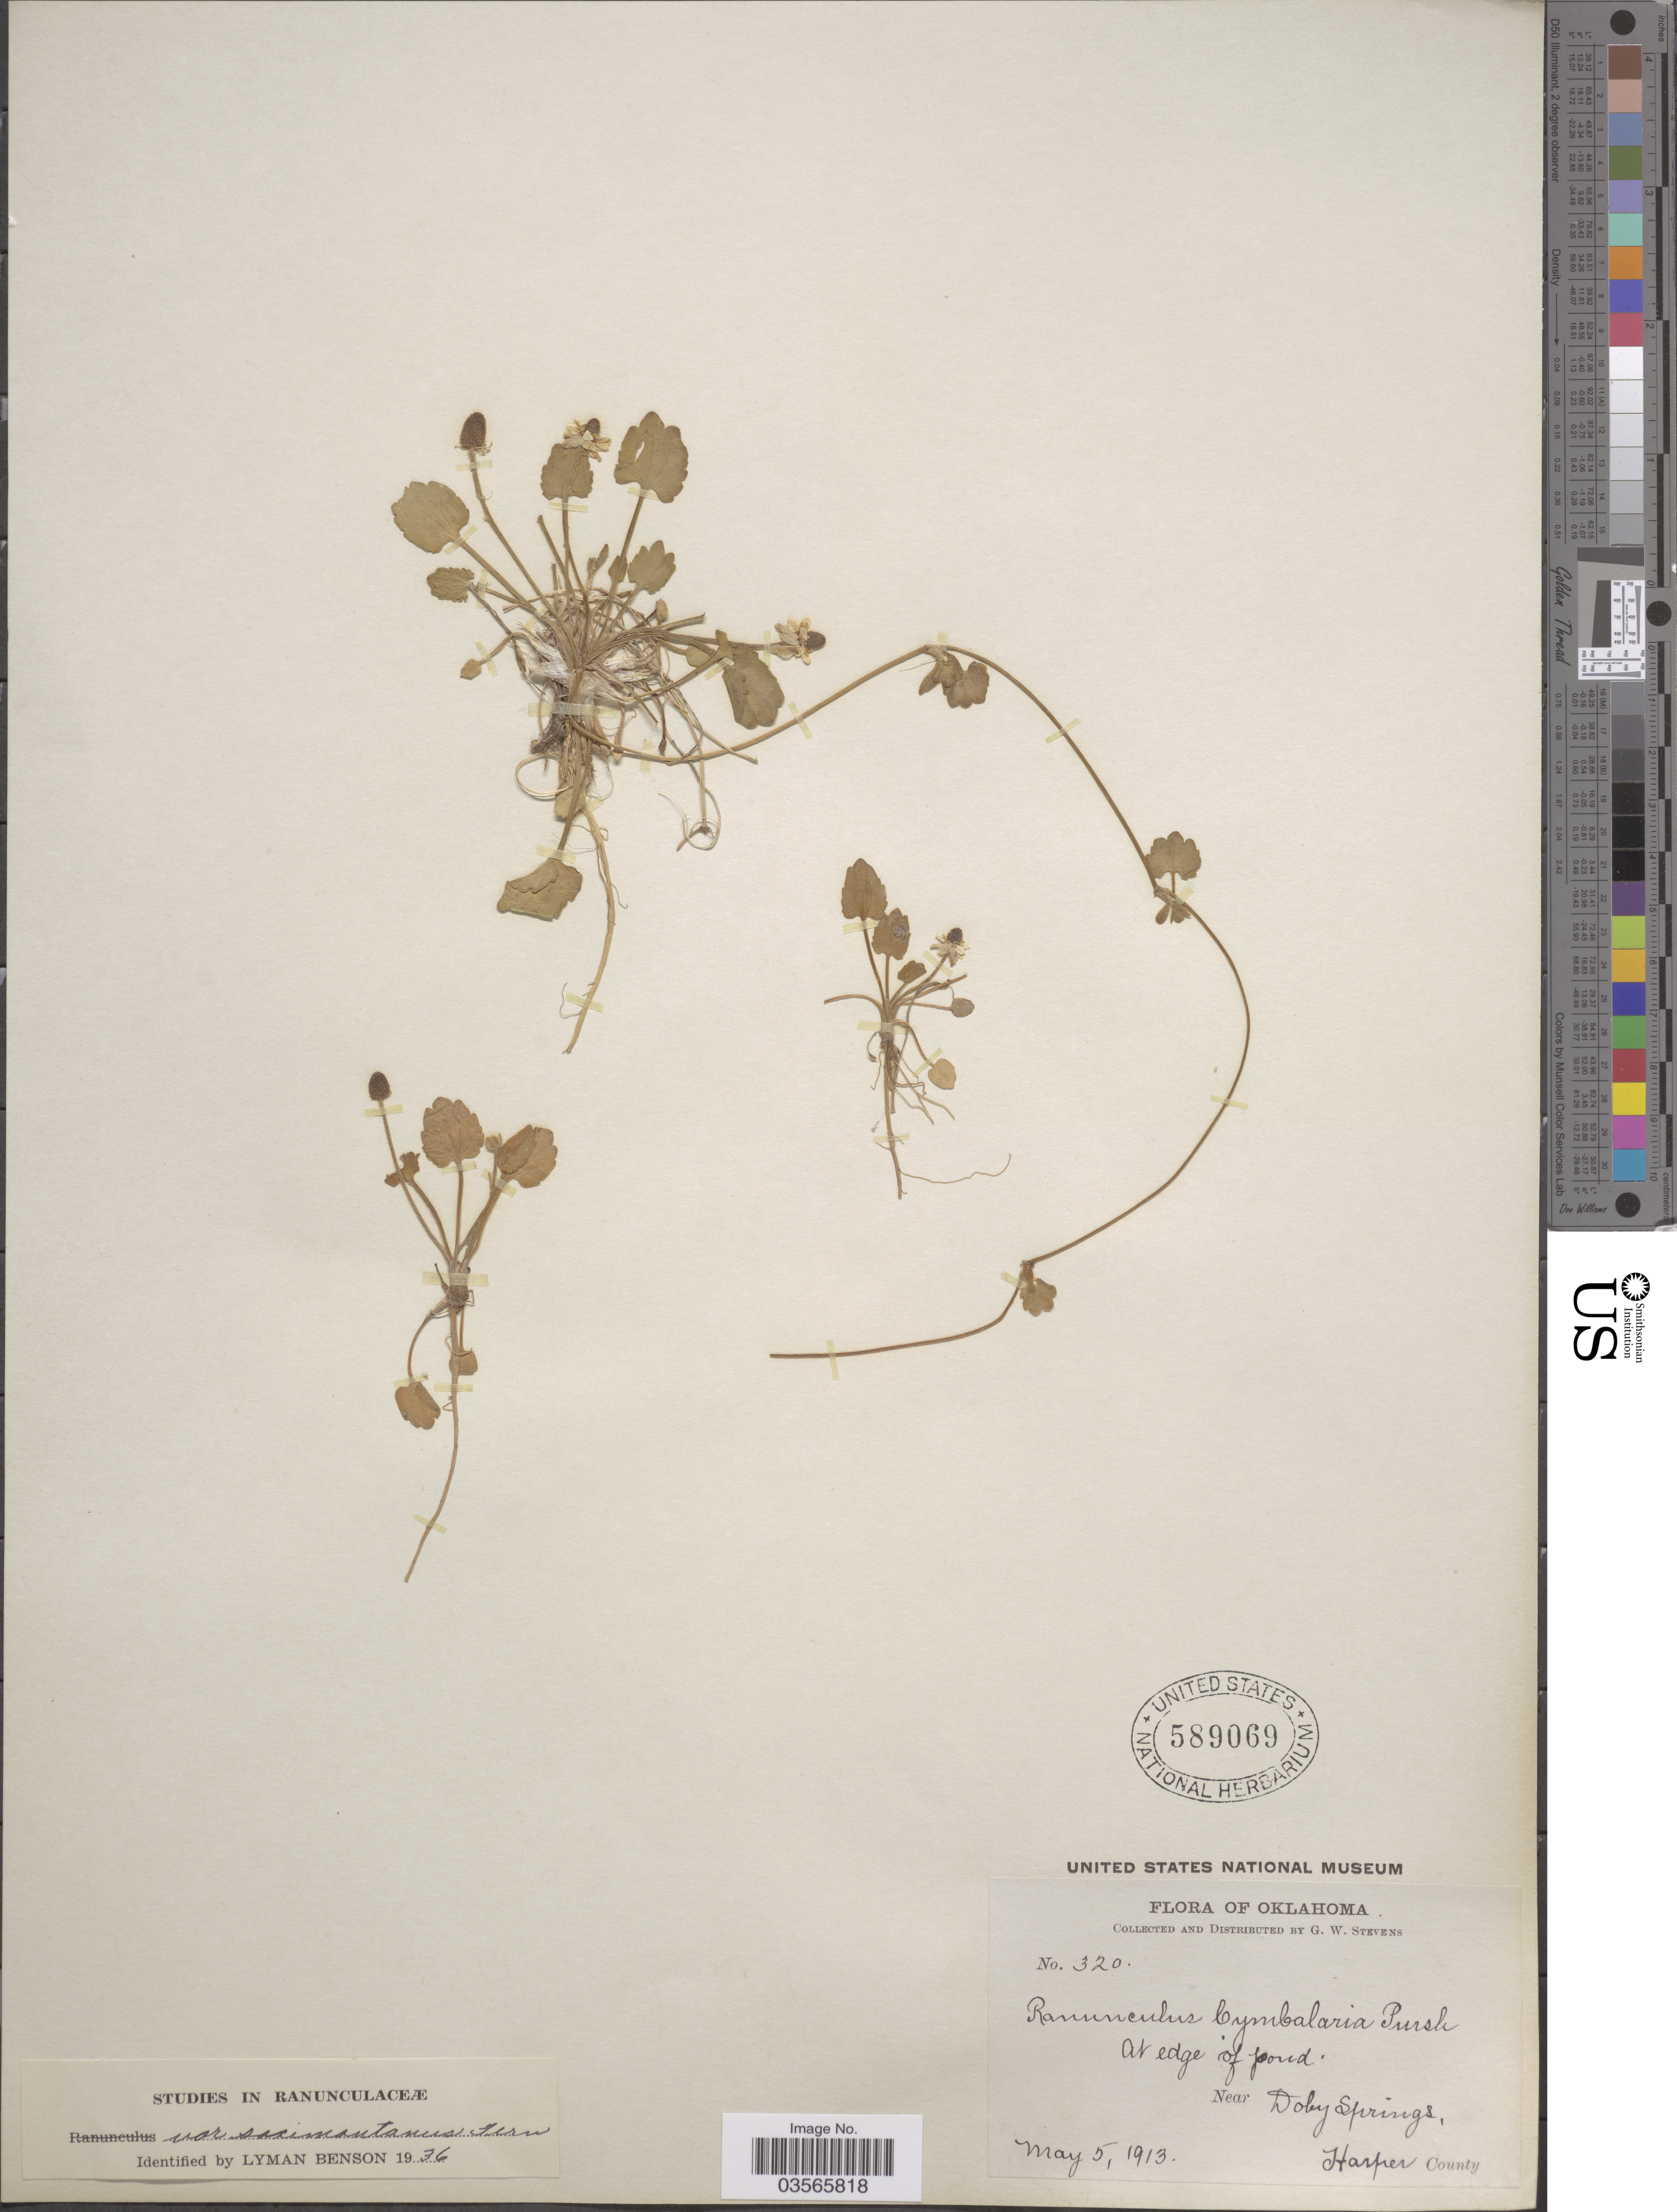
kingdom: Plantae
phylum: Tracheophyta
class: Magnoliopsida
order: Ranunculales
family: Ranunculaceae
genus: Halerpestes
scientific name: Halerpestes cymbalaria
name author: (Pursh) Greene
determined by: Strong, M. T., (US), Smithsonian Institution - National Museum of Natural History (UNITED STATES)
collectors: G. W. Stevens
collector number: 320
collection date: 1913-05-05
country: United States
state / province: Oklahoma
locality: Near Doby Springs, Harper County.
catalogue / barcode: US 589069